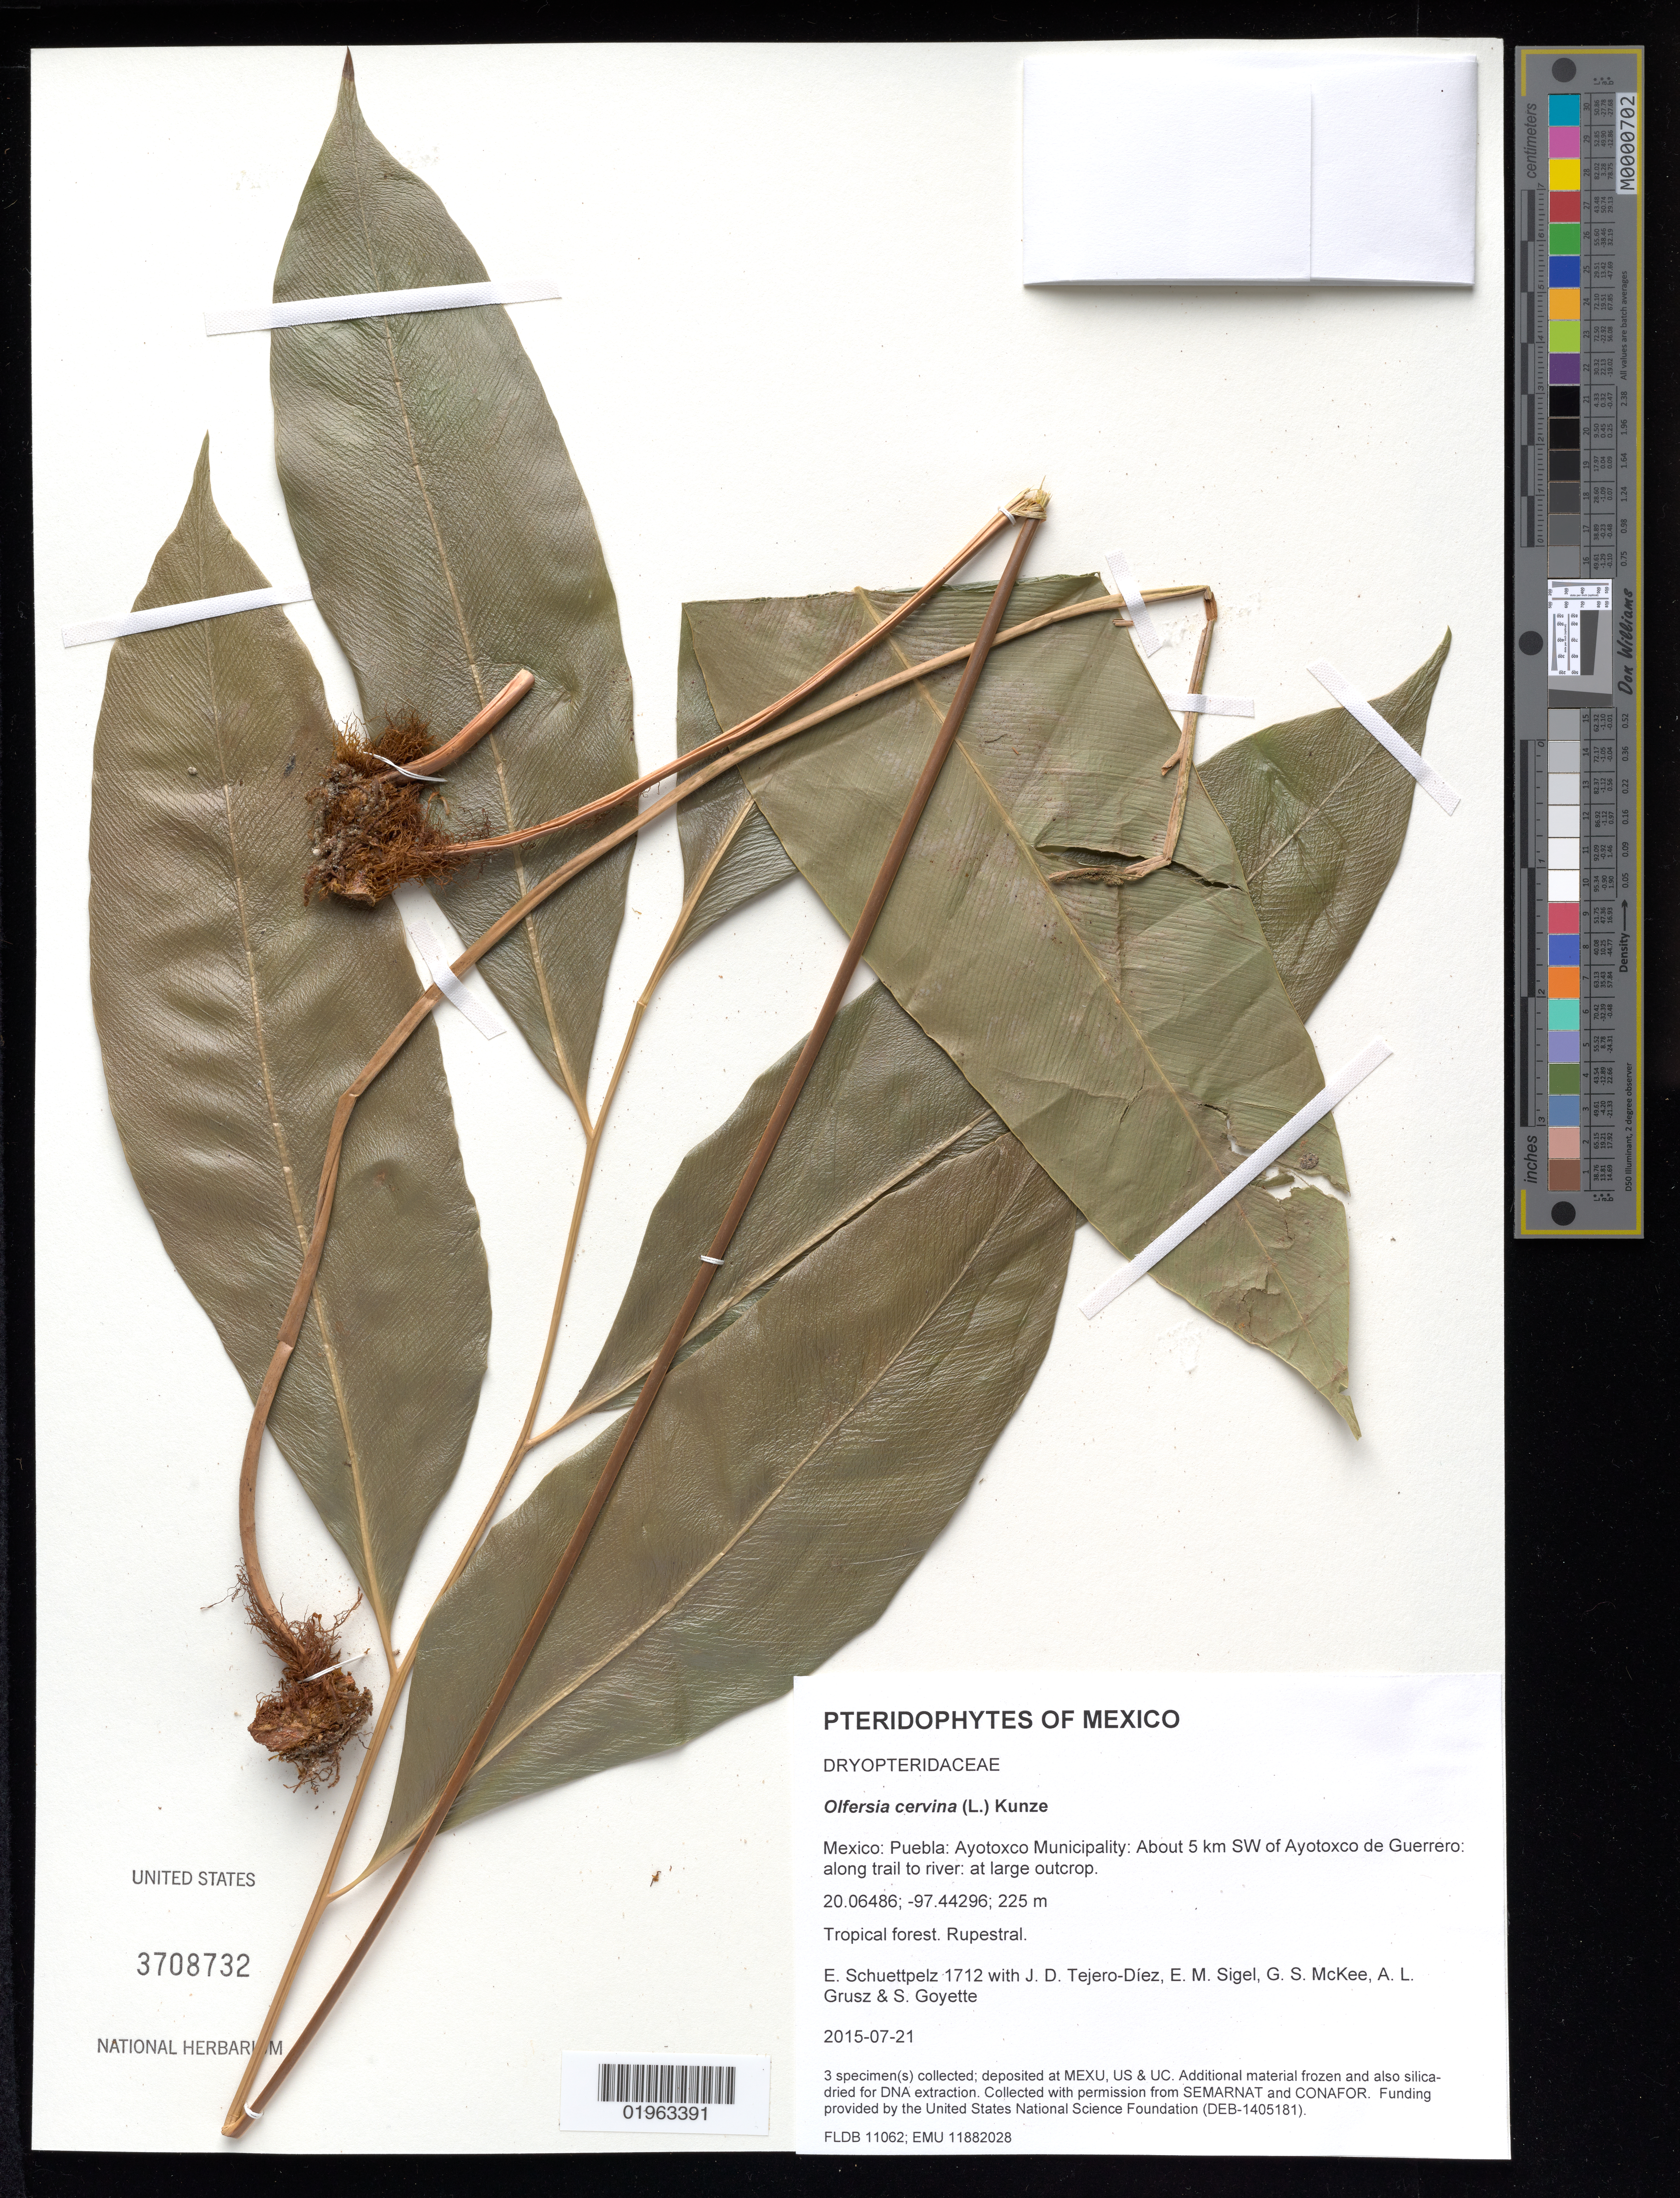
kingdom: Plantae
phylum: Tracheophyta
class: Polypodiopsida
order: Polypodiales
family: Dryopteridaceae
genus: Olfersia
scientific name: Olfersia cervina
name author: (L.) Kunze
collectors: E. Schuettpelz, D. Tejero-Díez, E. M. Sigel, G. S. McKee & A. Grusz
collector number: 1712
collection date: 2015-07-21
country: Mexico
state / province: Puebla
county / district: Ayotoxco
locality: About 5 km SW of Ayotoxco de Guerrero: along trail to river: at large outcrop.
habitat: Tropical forest.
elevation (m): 225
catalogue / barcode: US 3708732